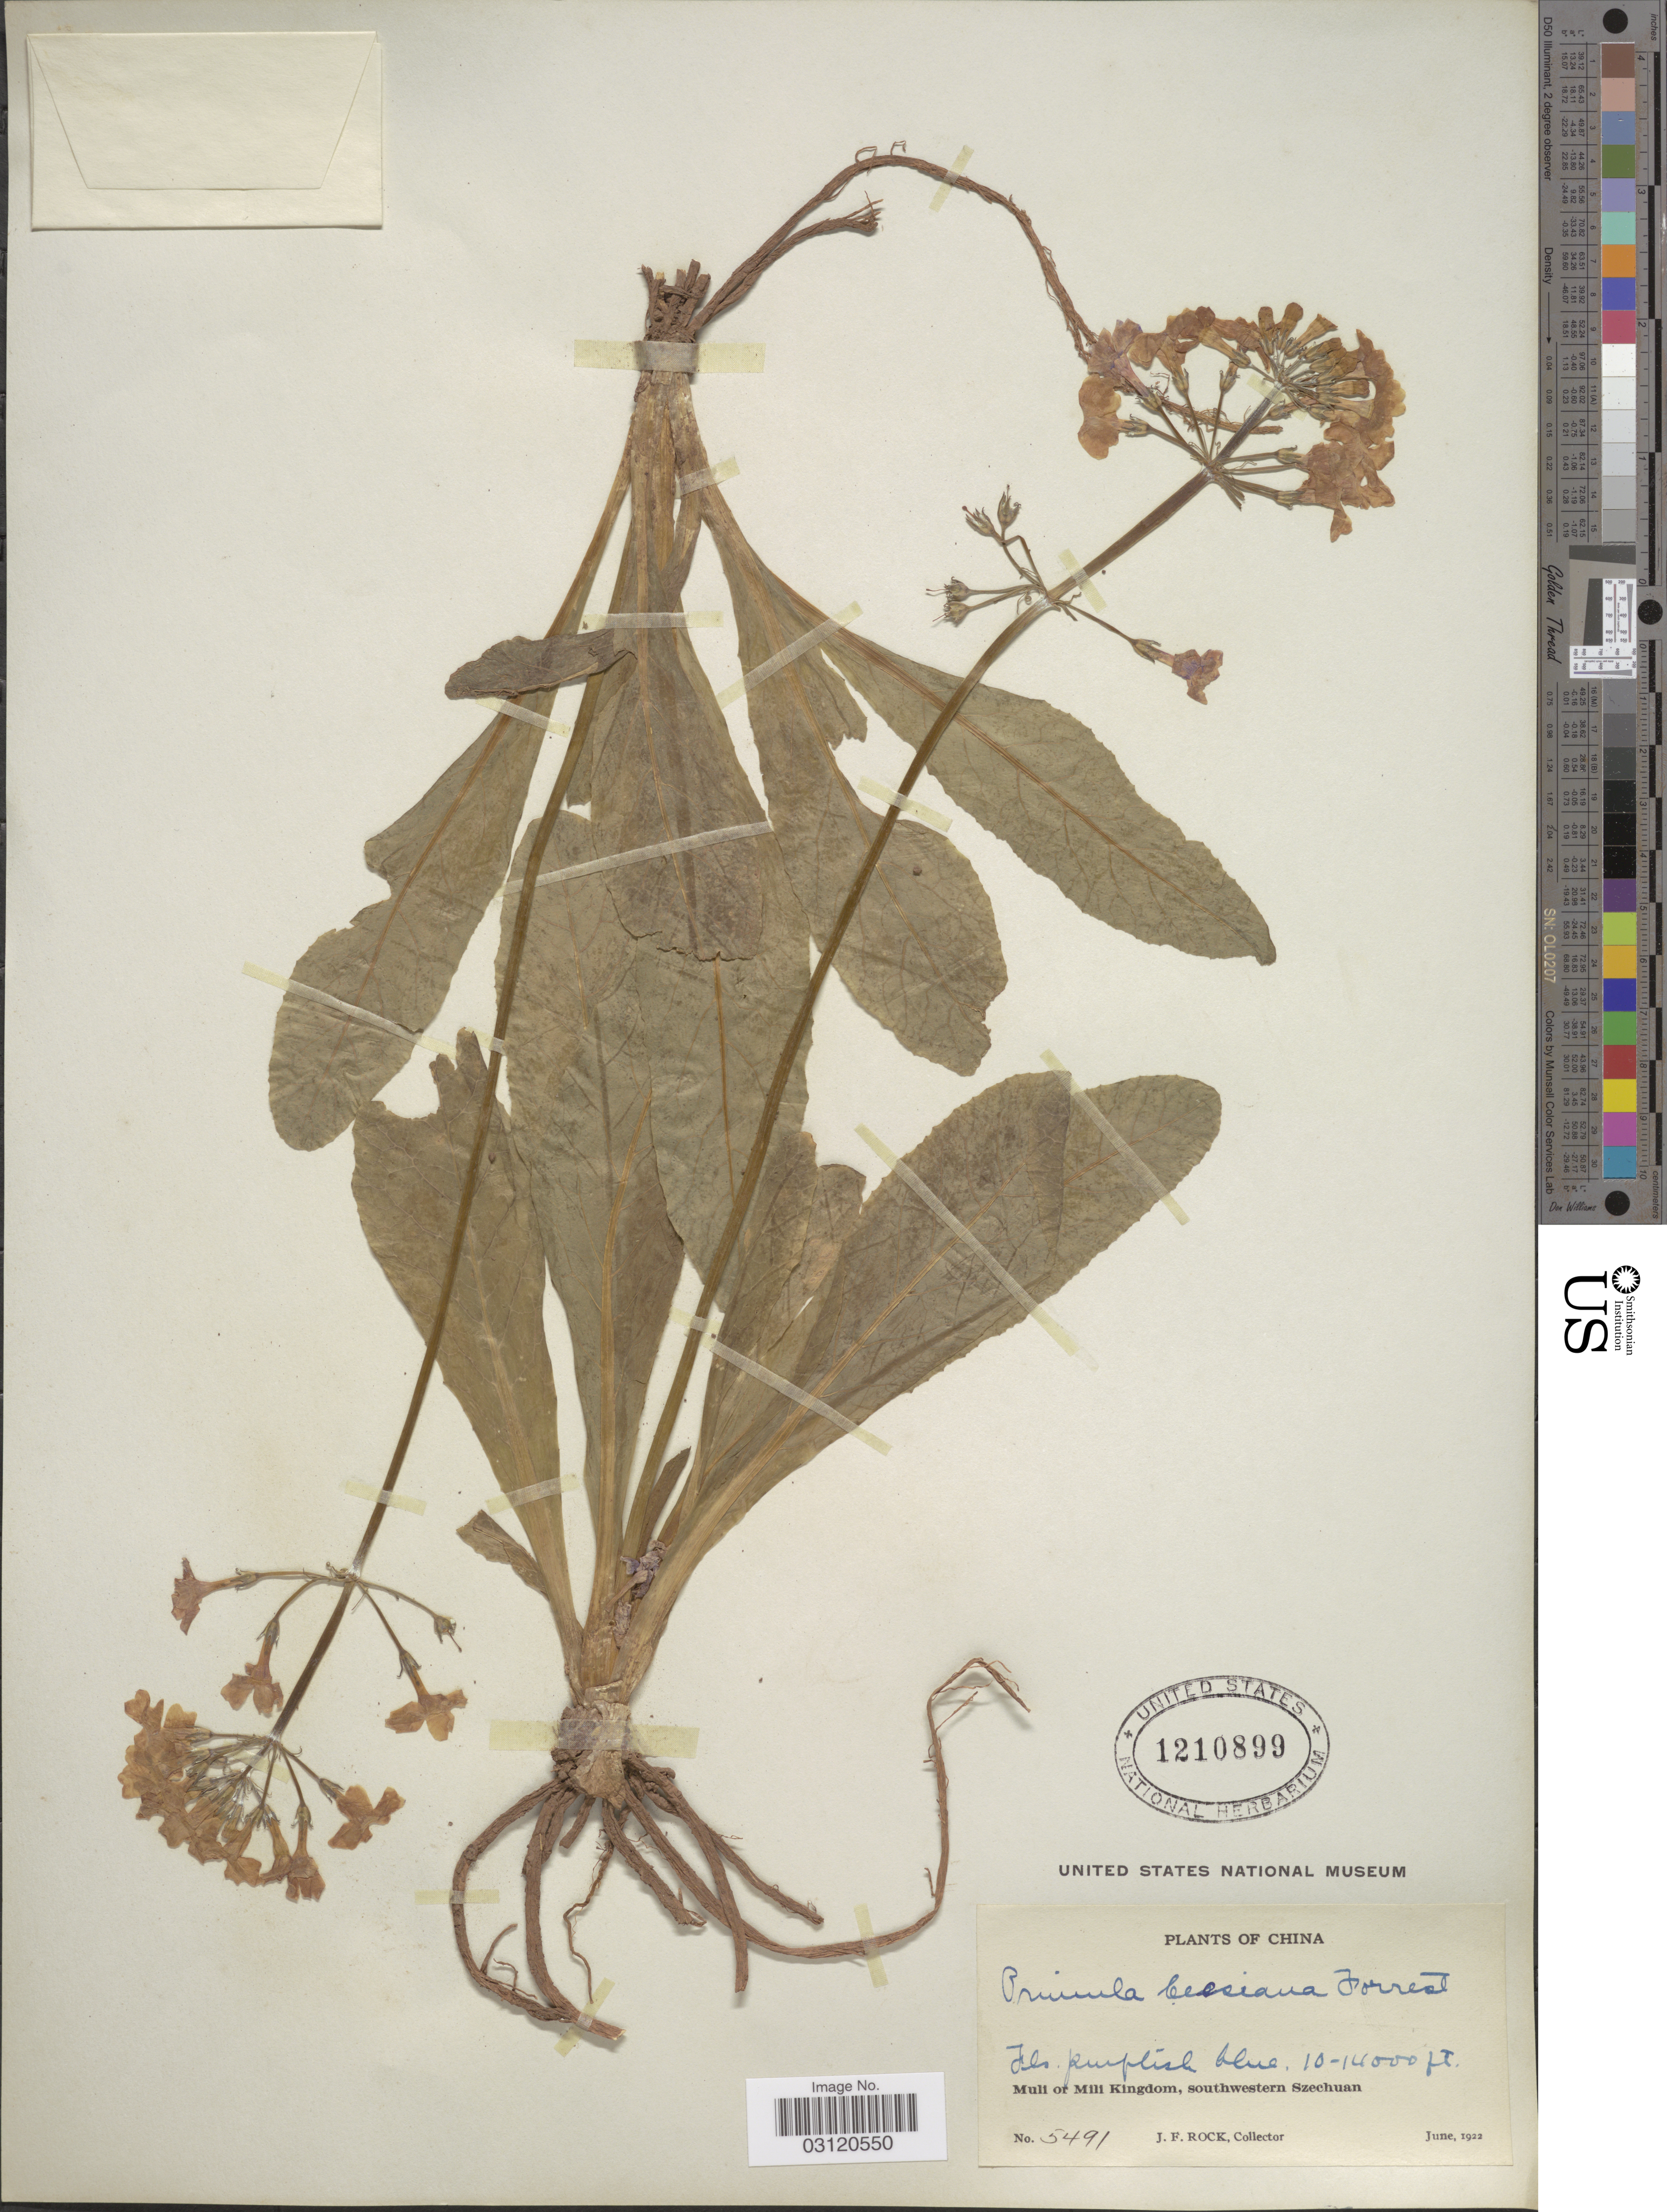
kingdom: Plantae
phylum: Tracheophyta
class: Magnoliopsida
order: Ericales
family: Primulaceae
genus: Primula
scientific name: Primula beesiana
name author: Forrest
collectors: J. Rock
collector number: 5491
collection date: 1922-06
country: China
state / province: Sichuan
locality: Muli or Mili Kingdom, southwestern Szechuan.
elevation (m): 3048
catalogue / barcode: US 1210899